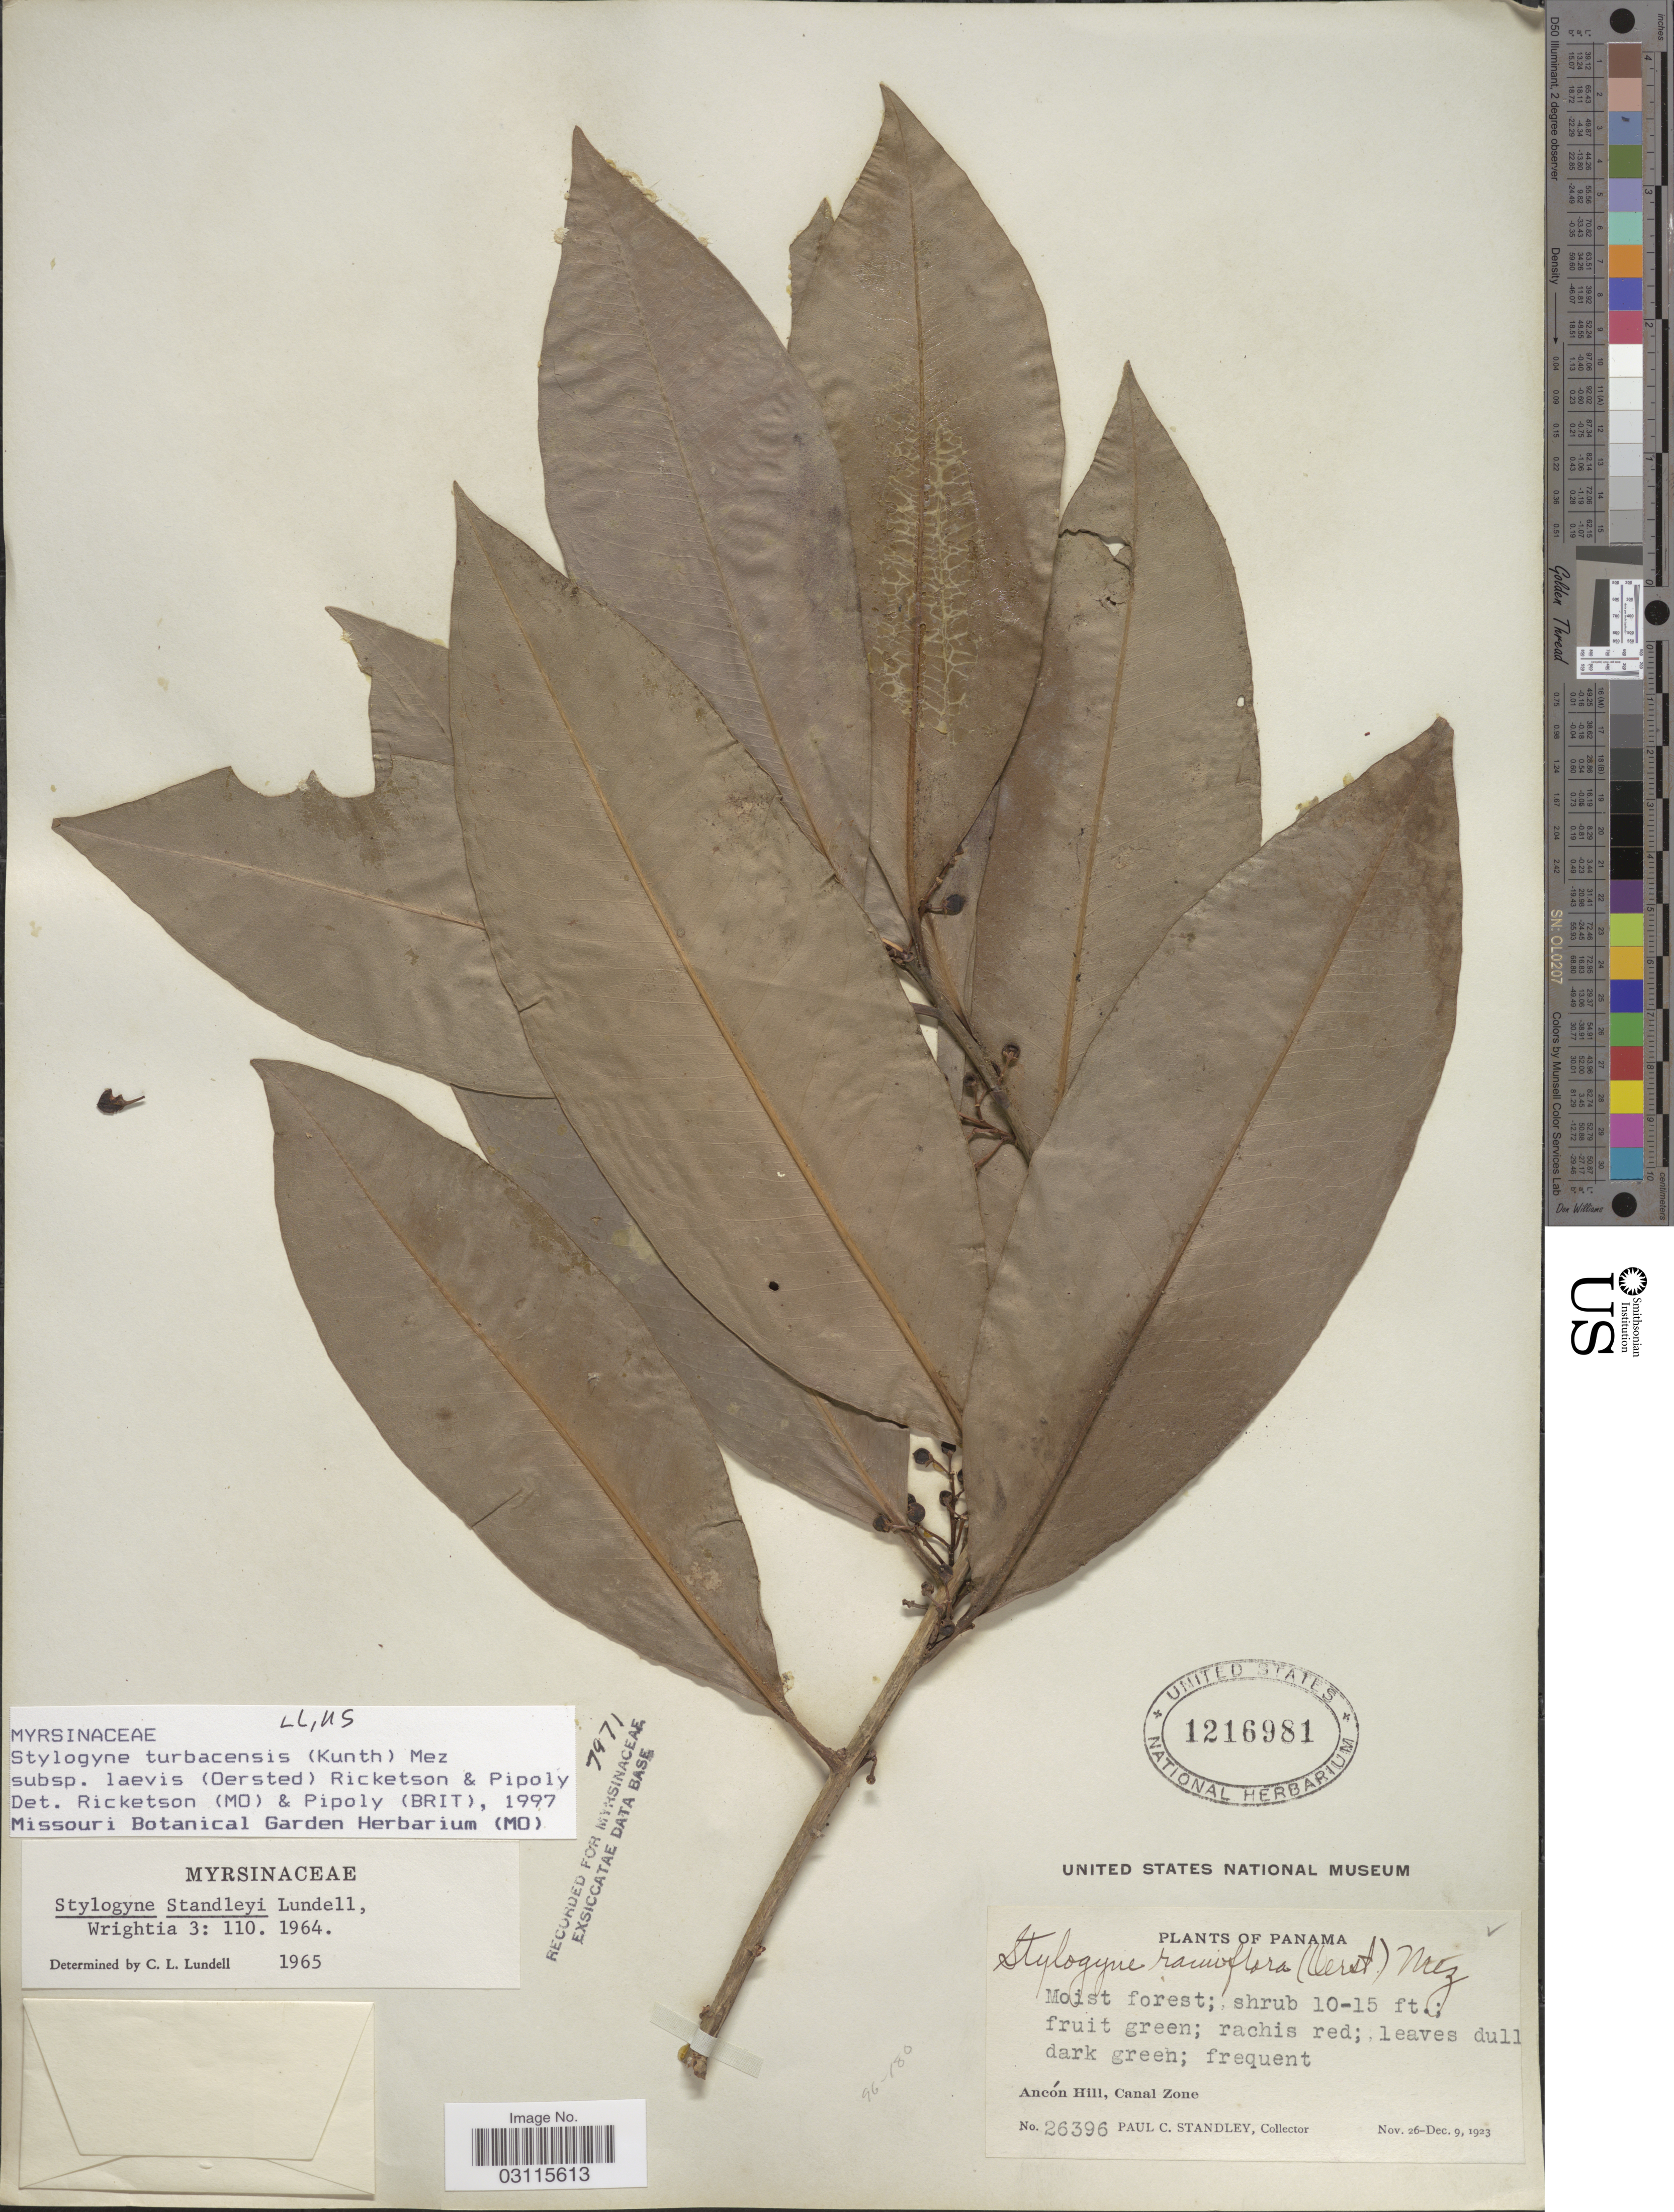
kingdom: Plantae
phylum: Tracheophyta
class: Magnoliopsida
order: Ericales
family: Primulaceae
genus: Stylogyne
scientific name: Stylogyne turbacensis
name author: (Kunth) Mez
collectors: P. C. Standley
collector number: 26396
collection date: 1923-11-26/1923-12-09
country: Panama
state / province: Colón / Panamá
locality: Ancón Hill, Canal Zone.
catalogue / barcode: US 1216981